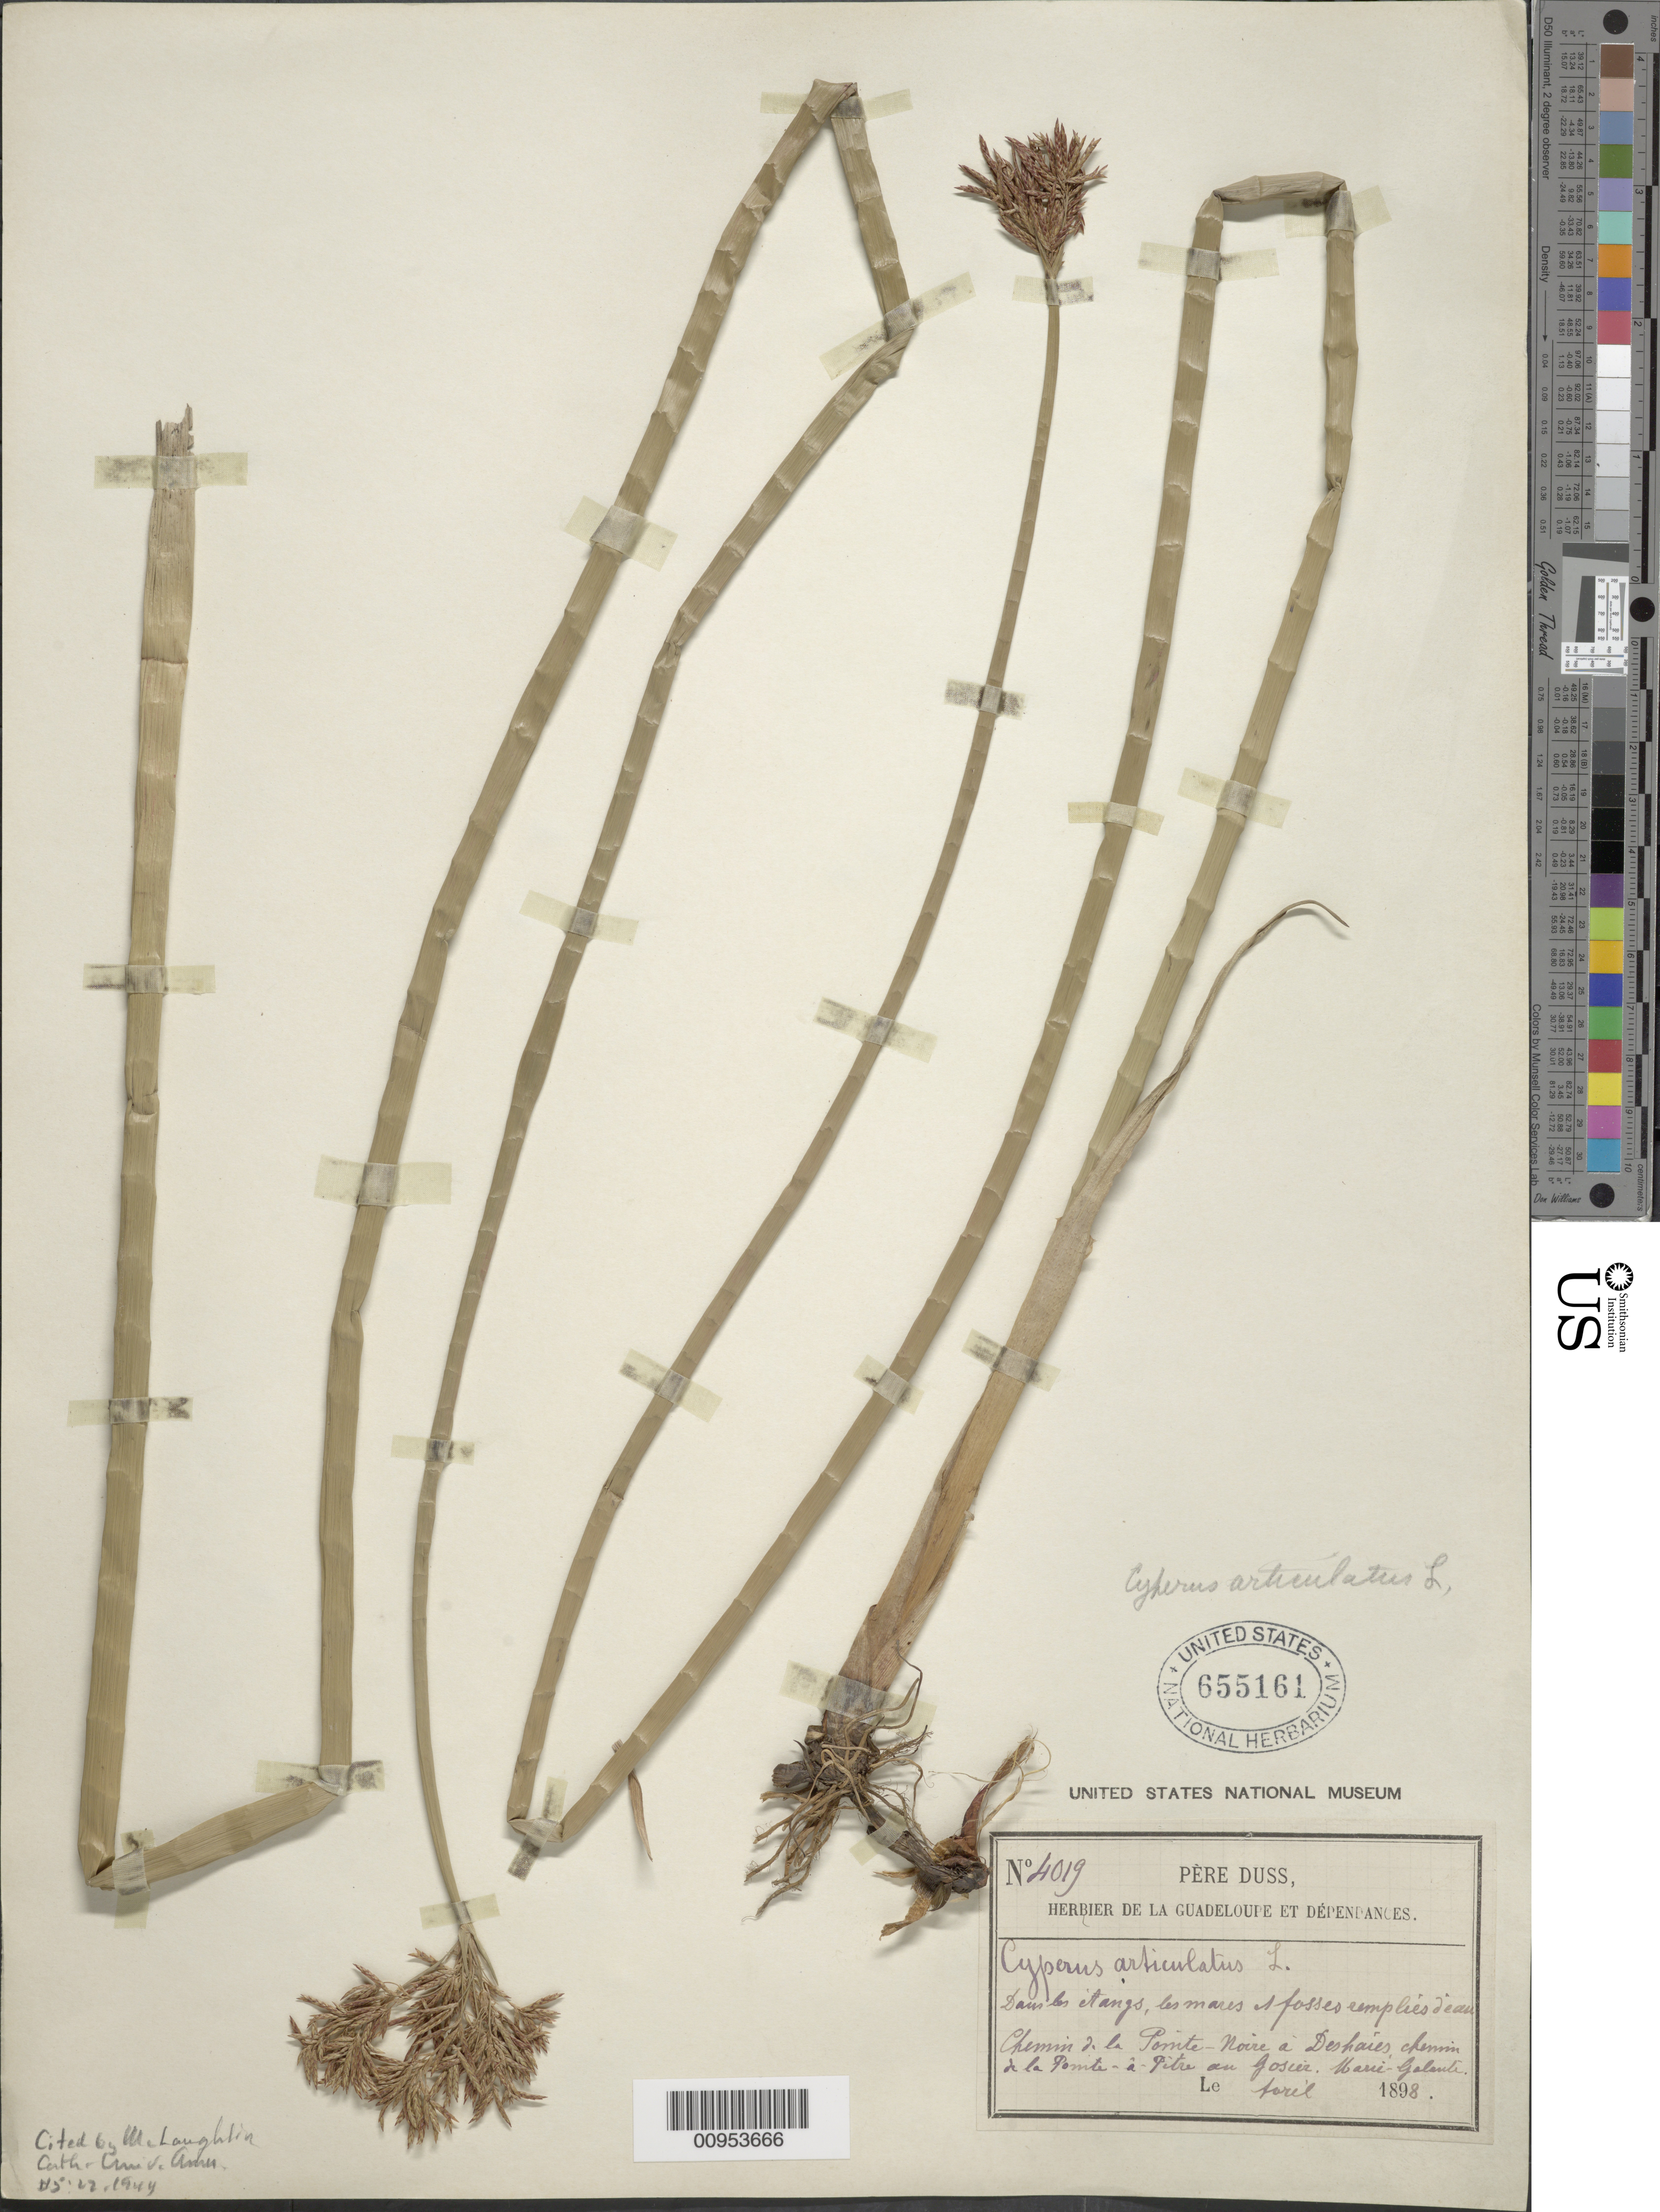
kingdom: Plantae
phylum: Tracheophyta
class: Liliopsida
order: Poales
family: Cyperaceae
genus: Cyperus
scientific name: Cyperus articulatus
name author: L.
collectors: Père Duss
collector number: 4019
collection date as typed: Apr 1898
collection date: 1898-04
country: Guadeloupe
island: Marie Galante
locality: Chemin de le Pointe Noire a Deshaires, chemin de la Pointe à Pitre au Gosier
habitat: Dans les etangs, les mares et fosses complies d'eau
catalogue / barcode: US 655161